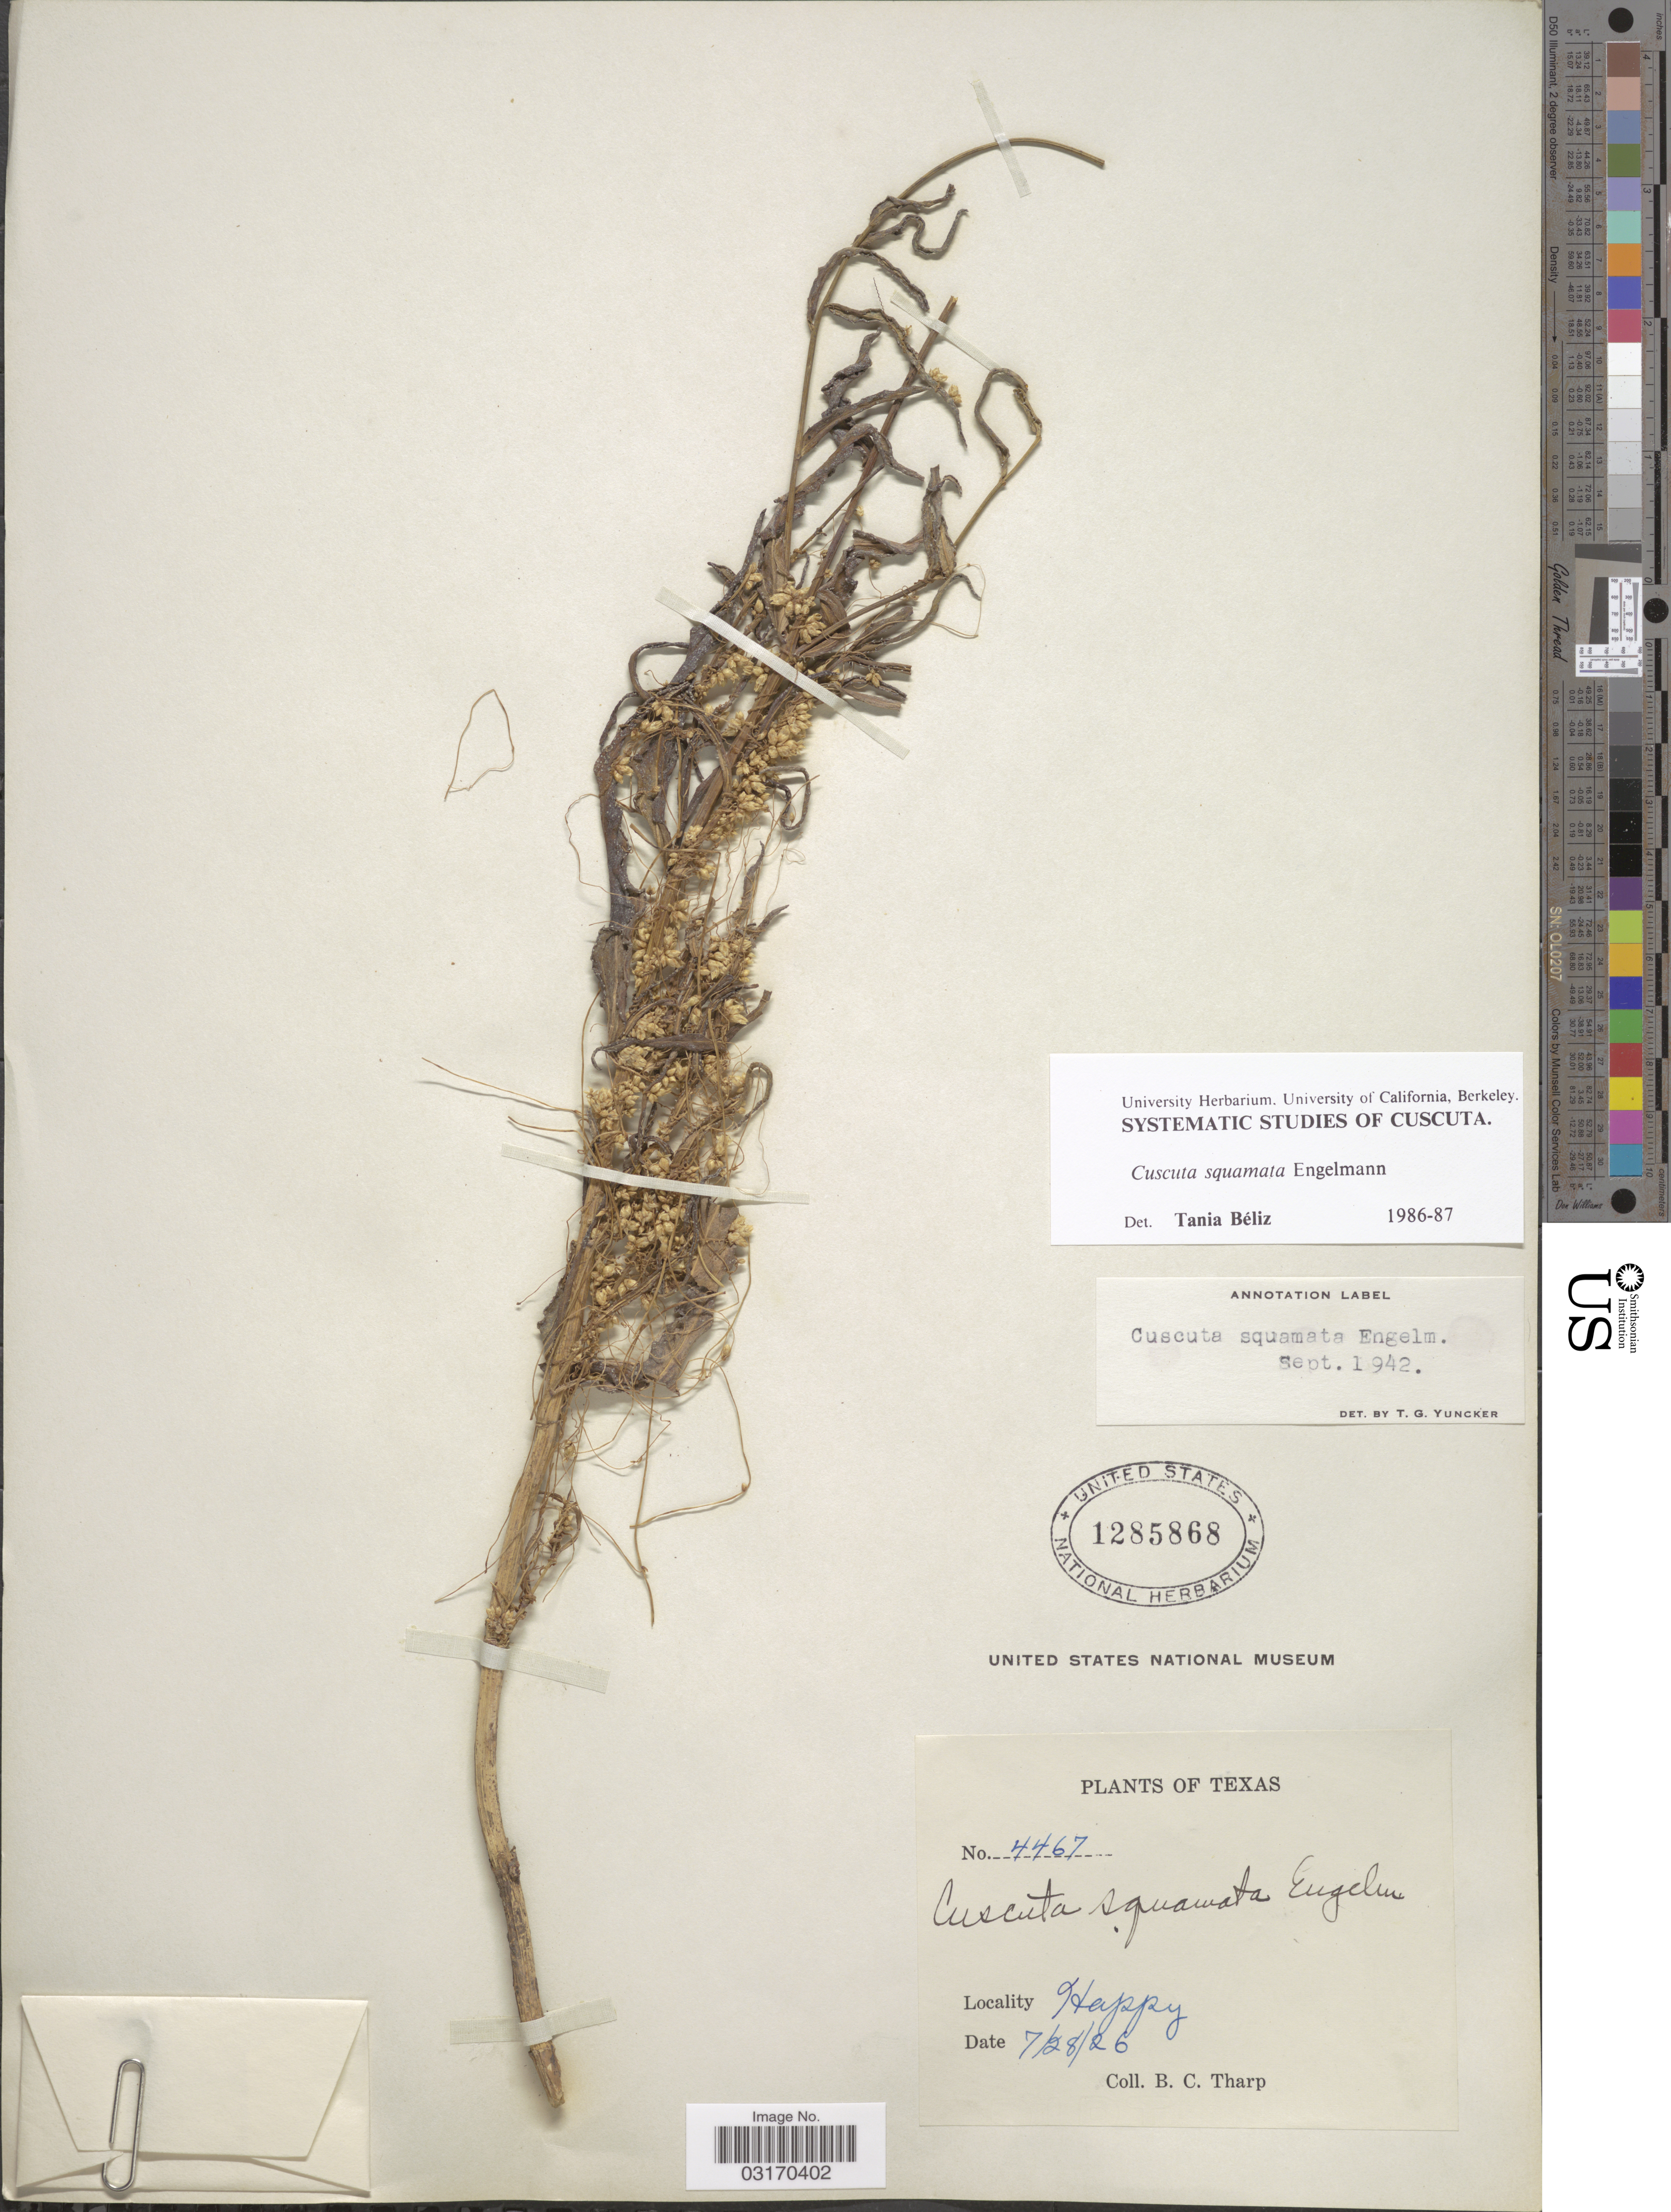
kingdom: Plantae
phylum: Tracheophyta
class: Magnoliopsida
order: Solanales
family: Convolvulaceae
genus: Cuscuta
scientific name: Cuscuta squamata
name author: Engelm.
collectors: B. C. Tharp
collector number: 4467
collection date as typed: Transcribed d/m/y: 28/7/26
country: United States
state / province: Texas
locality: Happy.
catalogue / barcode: US 1285868